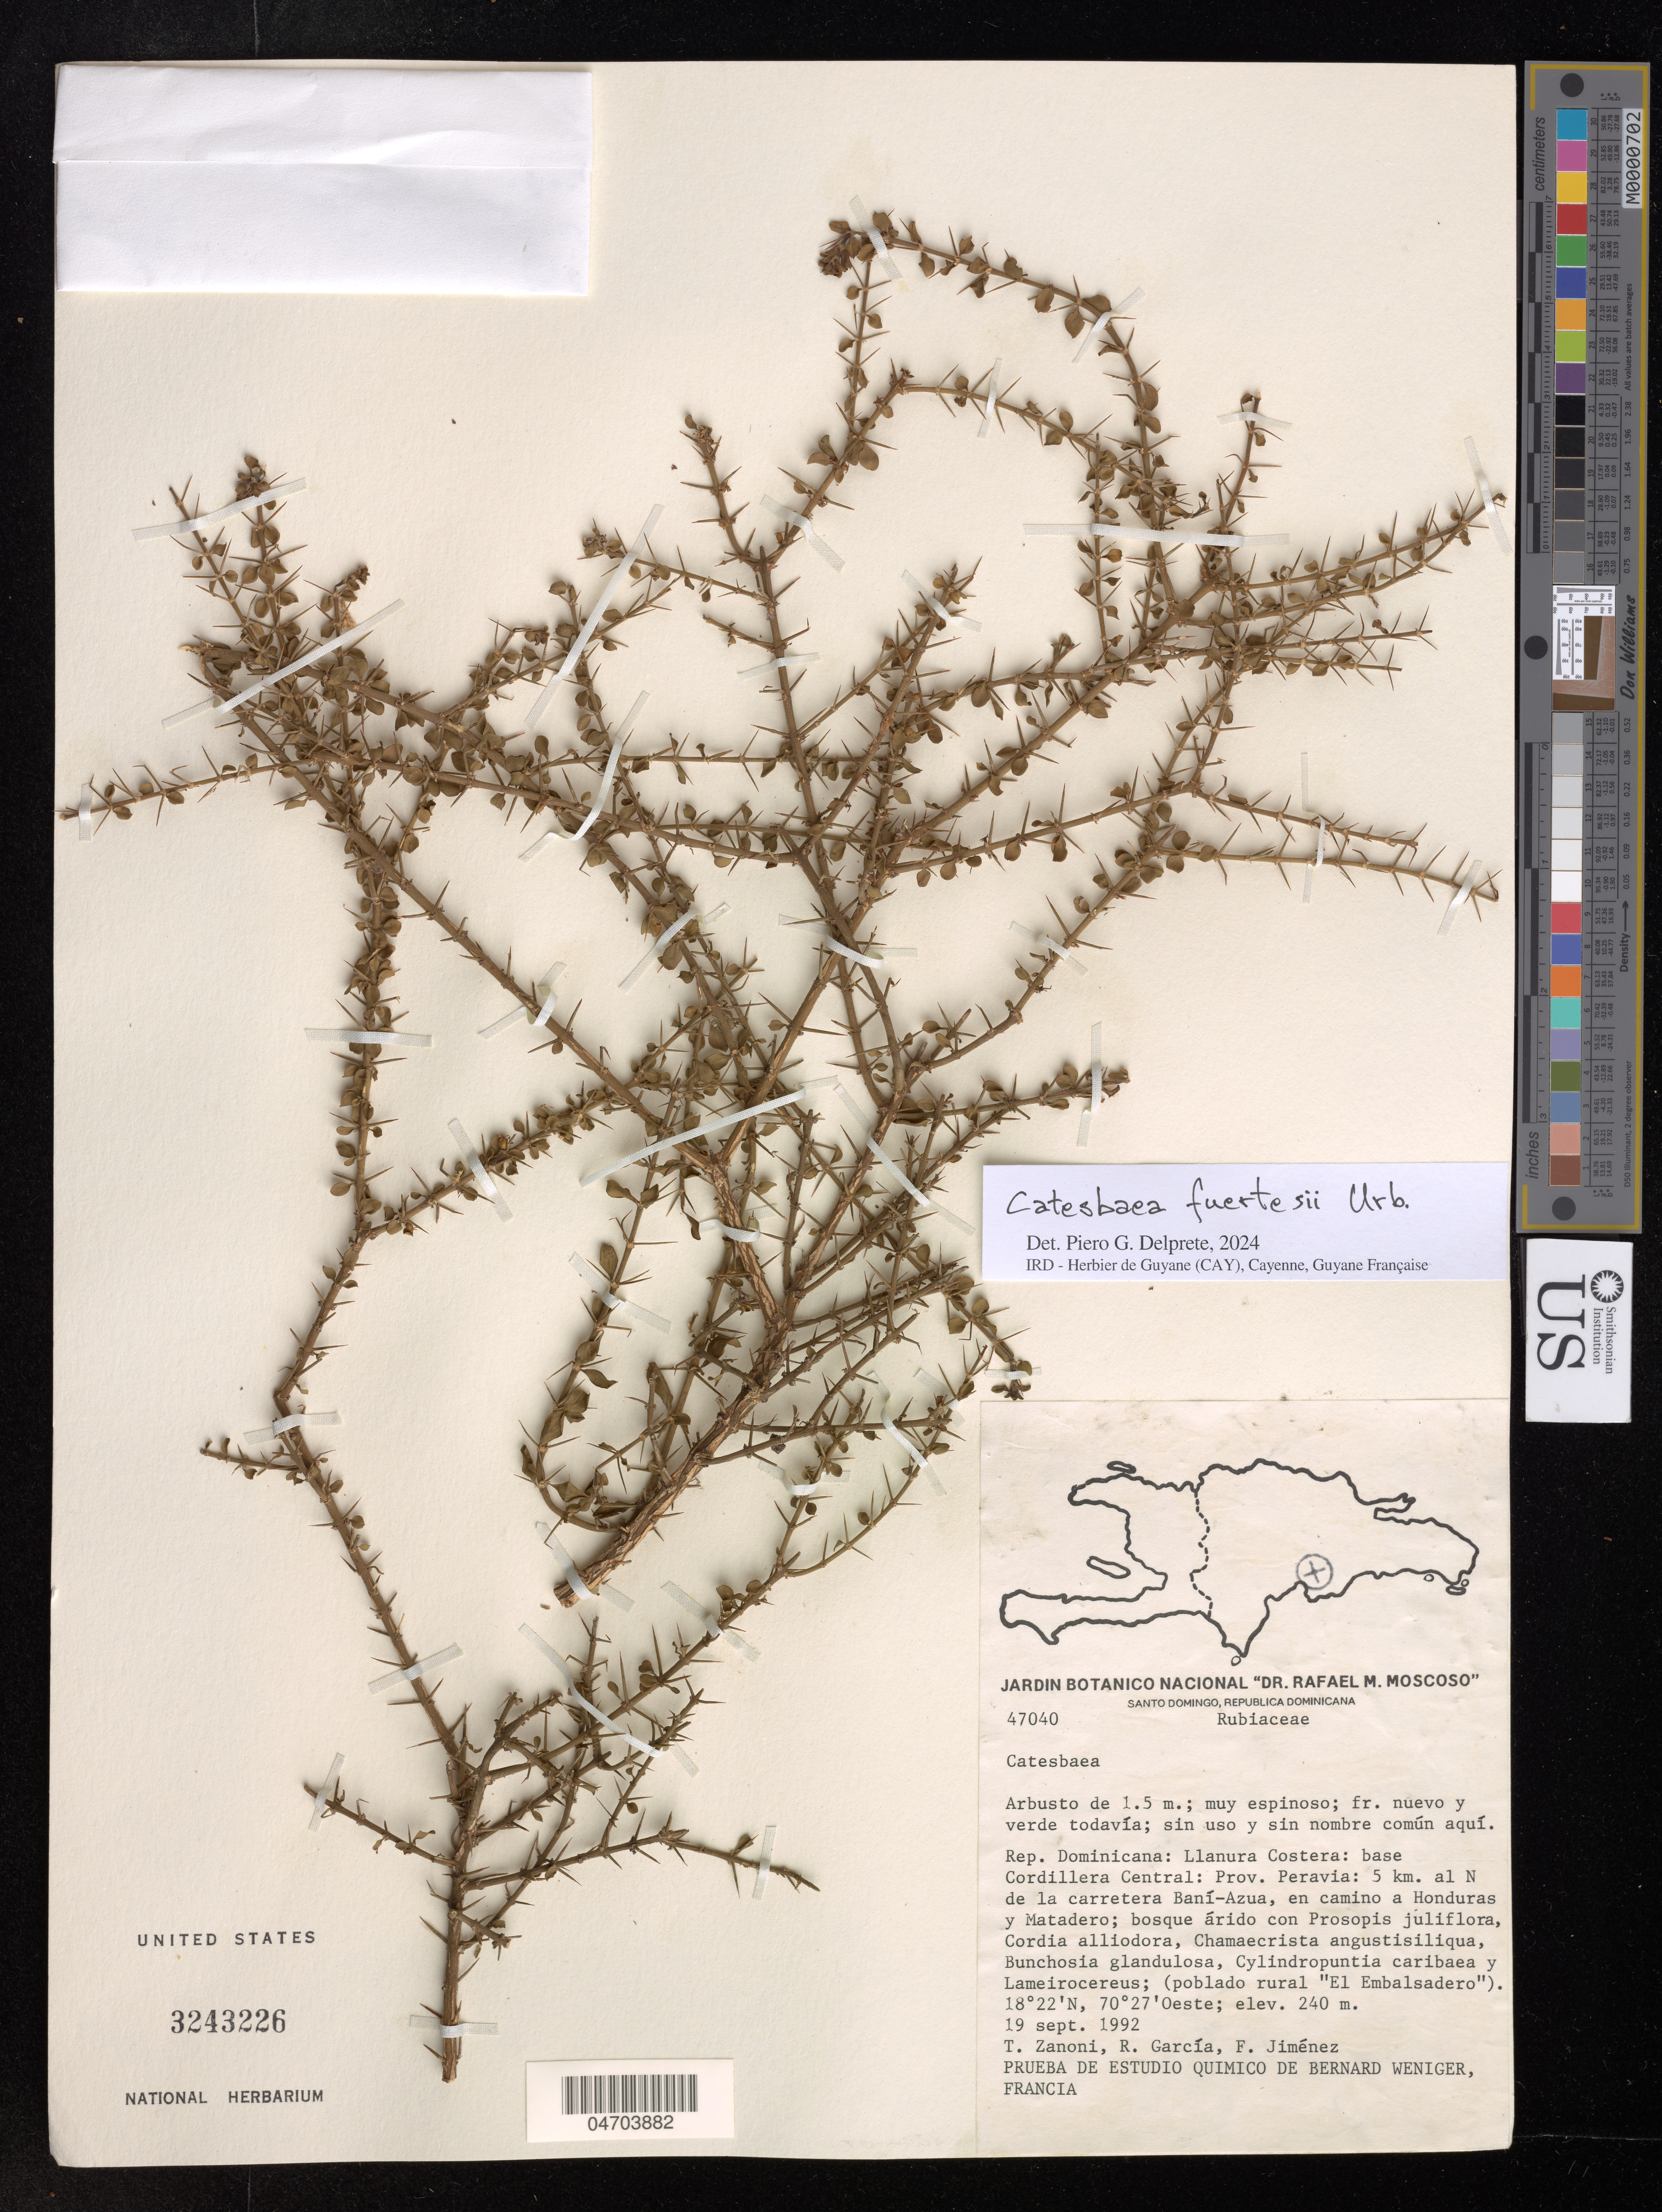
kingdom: Plantae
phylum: Tracheophyta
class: Magnoliopsida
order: Gentianales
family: Rubiaceae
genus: Catesbaea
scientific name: Catesbaea sp.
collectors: T. Zanoni, R. García & F. Jiménez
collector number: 47040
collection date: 1922-09-19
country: Dominican Republic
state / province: Peravia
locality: Llanura Costera: base Cordillera Central: Prov. Peravia: 5 km. al N de la carretera Bani-Azua, en camino a Honduras y Matadero.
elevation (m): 240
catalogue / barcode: US 3243226